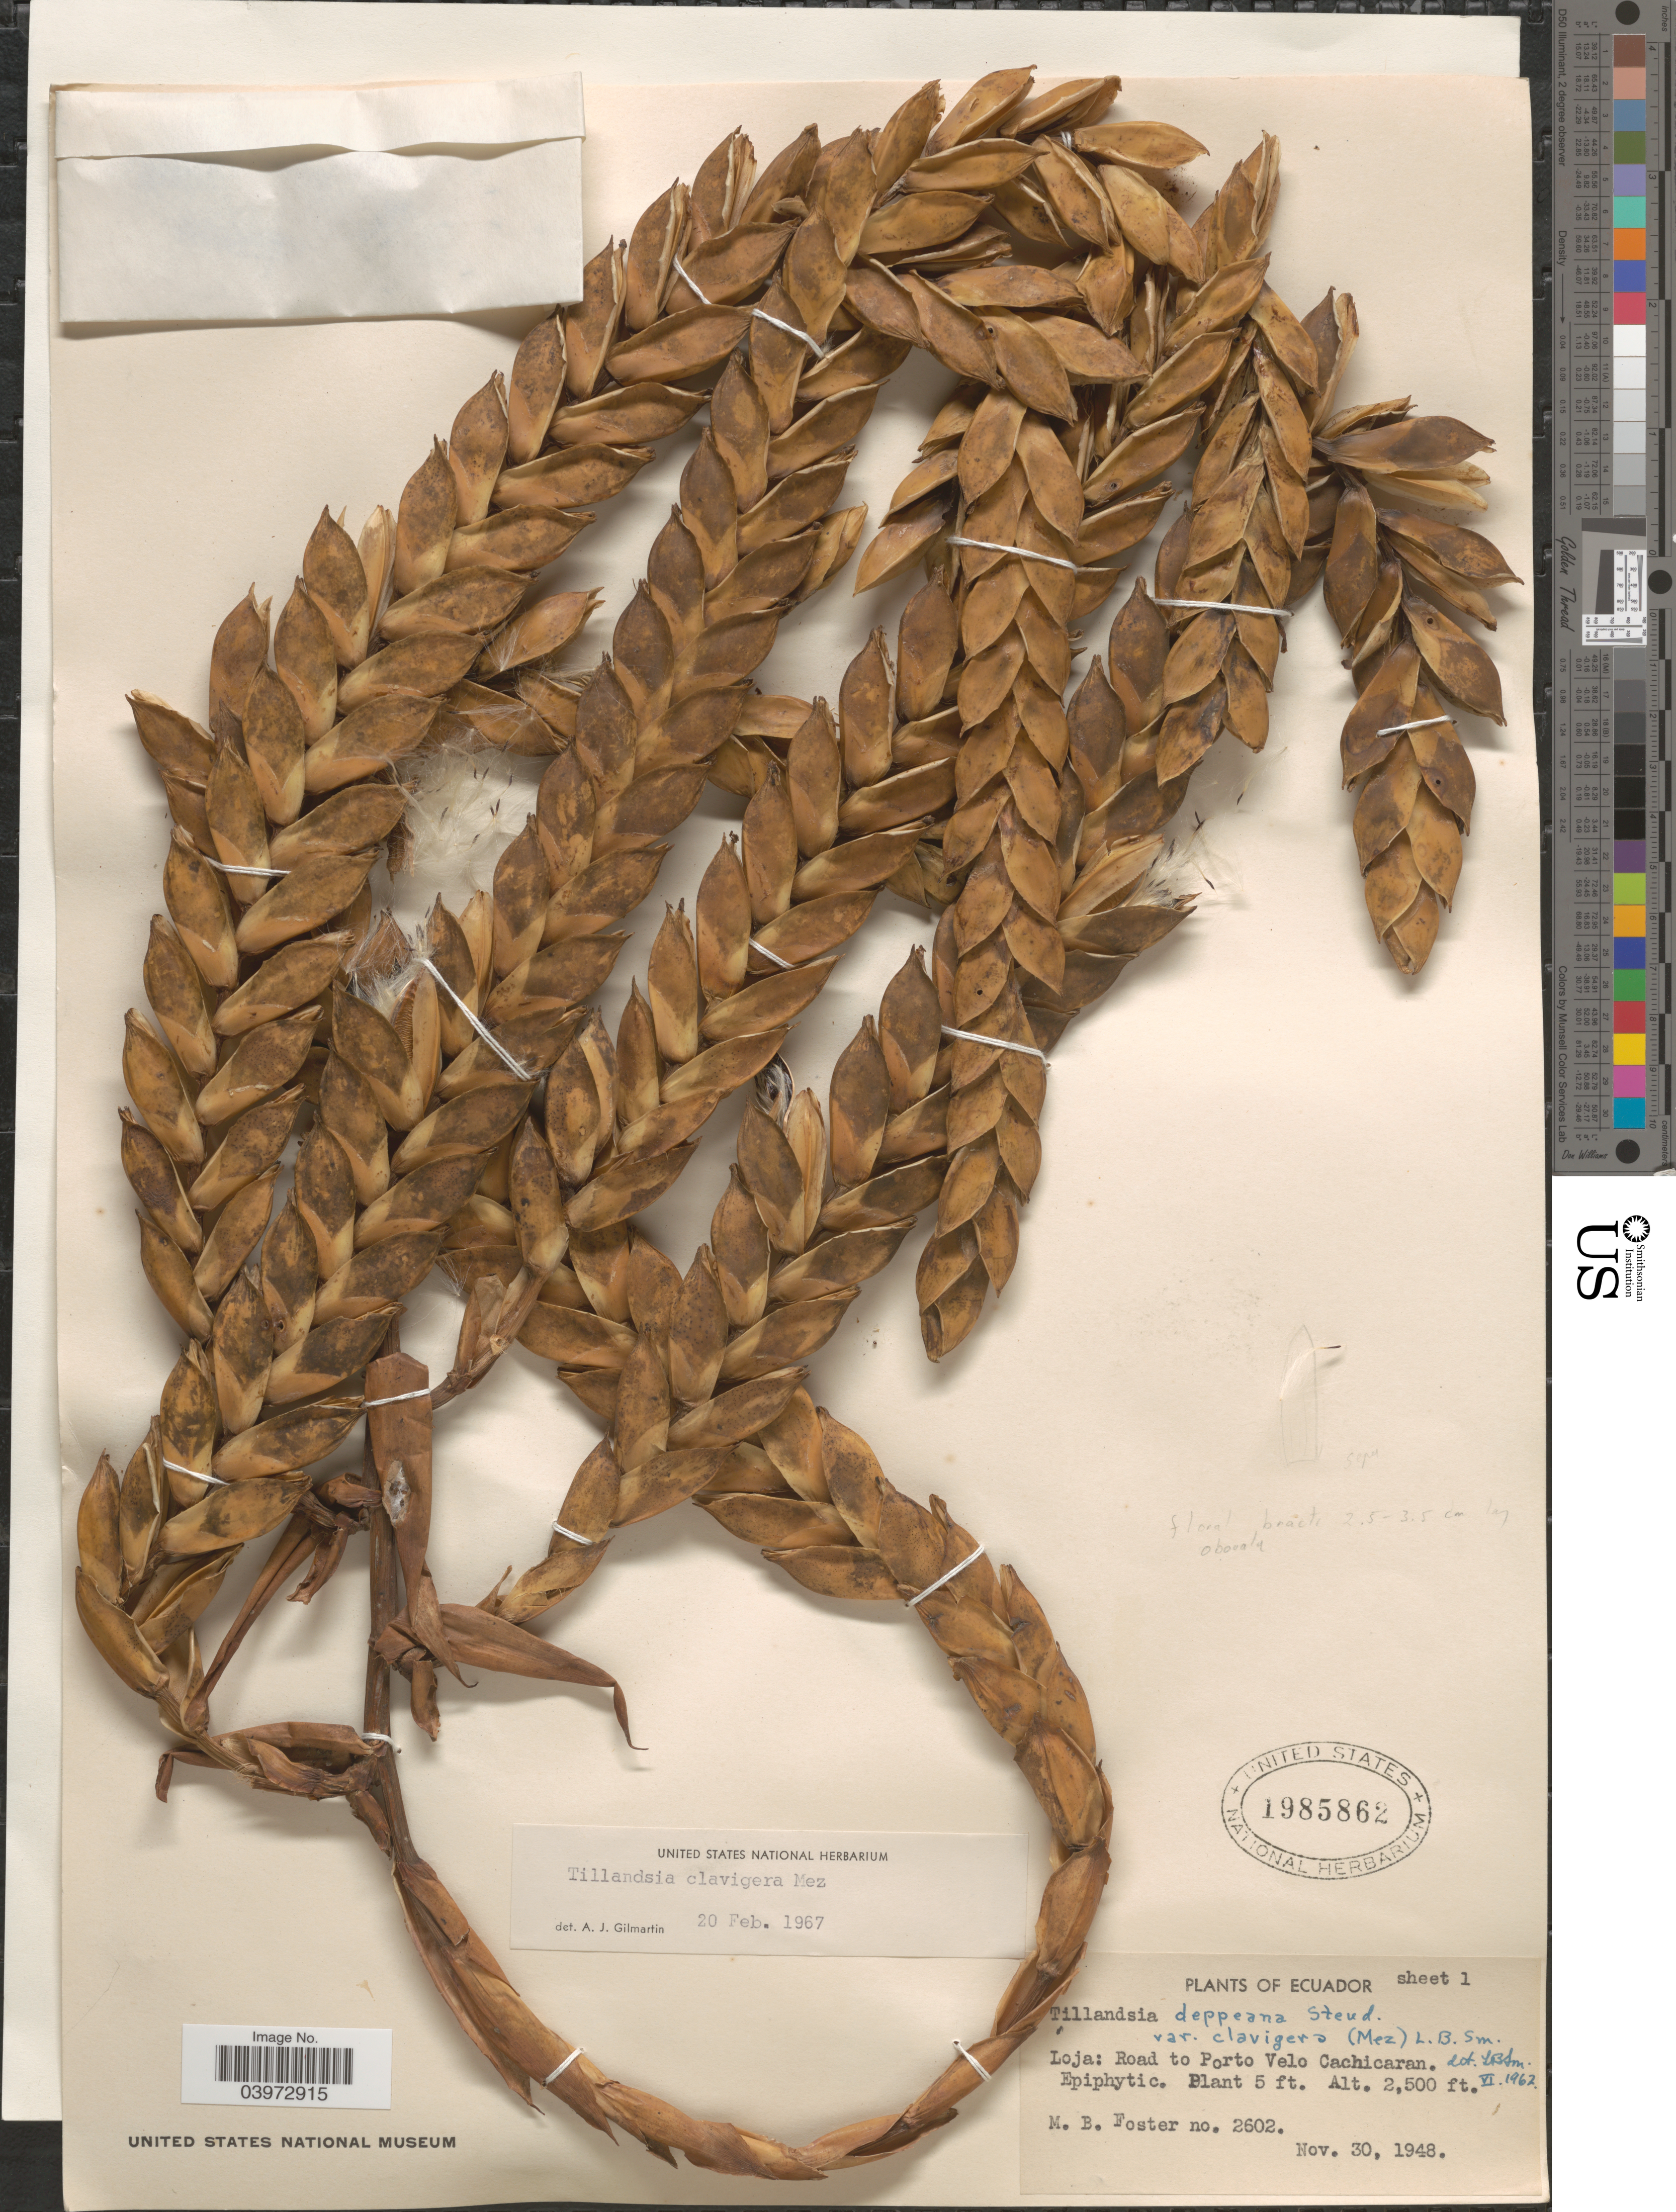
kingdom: Plantae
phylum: Tracheophyta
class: Liliopsida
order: Poales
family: Bromeliaceae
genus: Tillandsia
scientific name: Tillandsia clavigera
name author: Mez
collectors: M. B. Foster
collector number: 2602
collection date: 1948-11-30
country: Ecuador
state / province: Loja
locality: Road to Porto Velo Cachicaran.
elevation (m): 762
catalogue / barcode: US 1985862